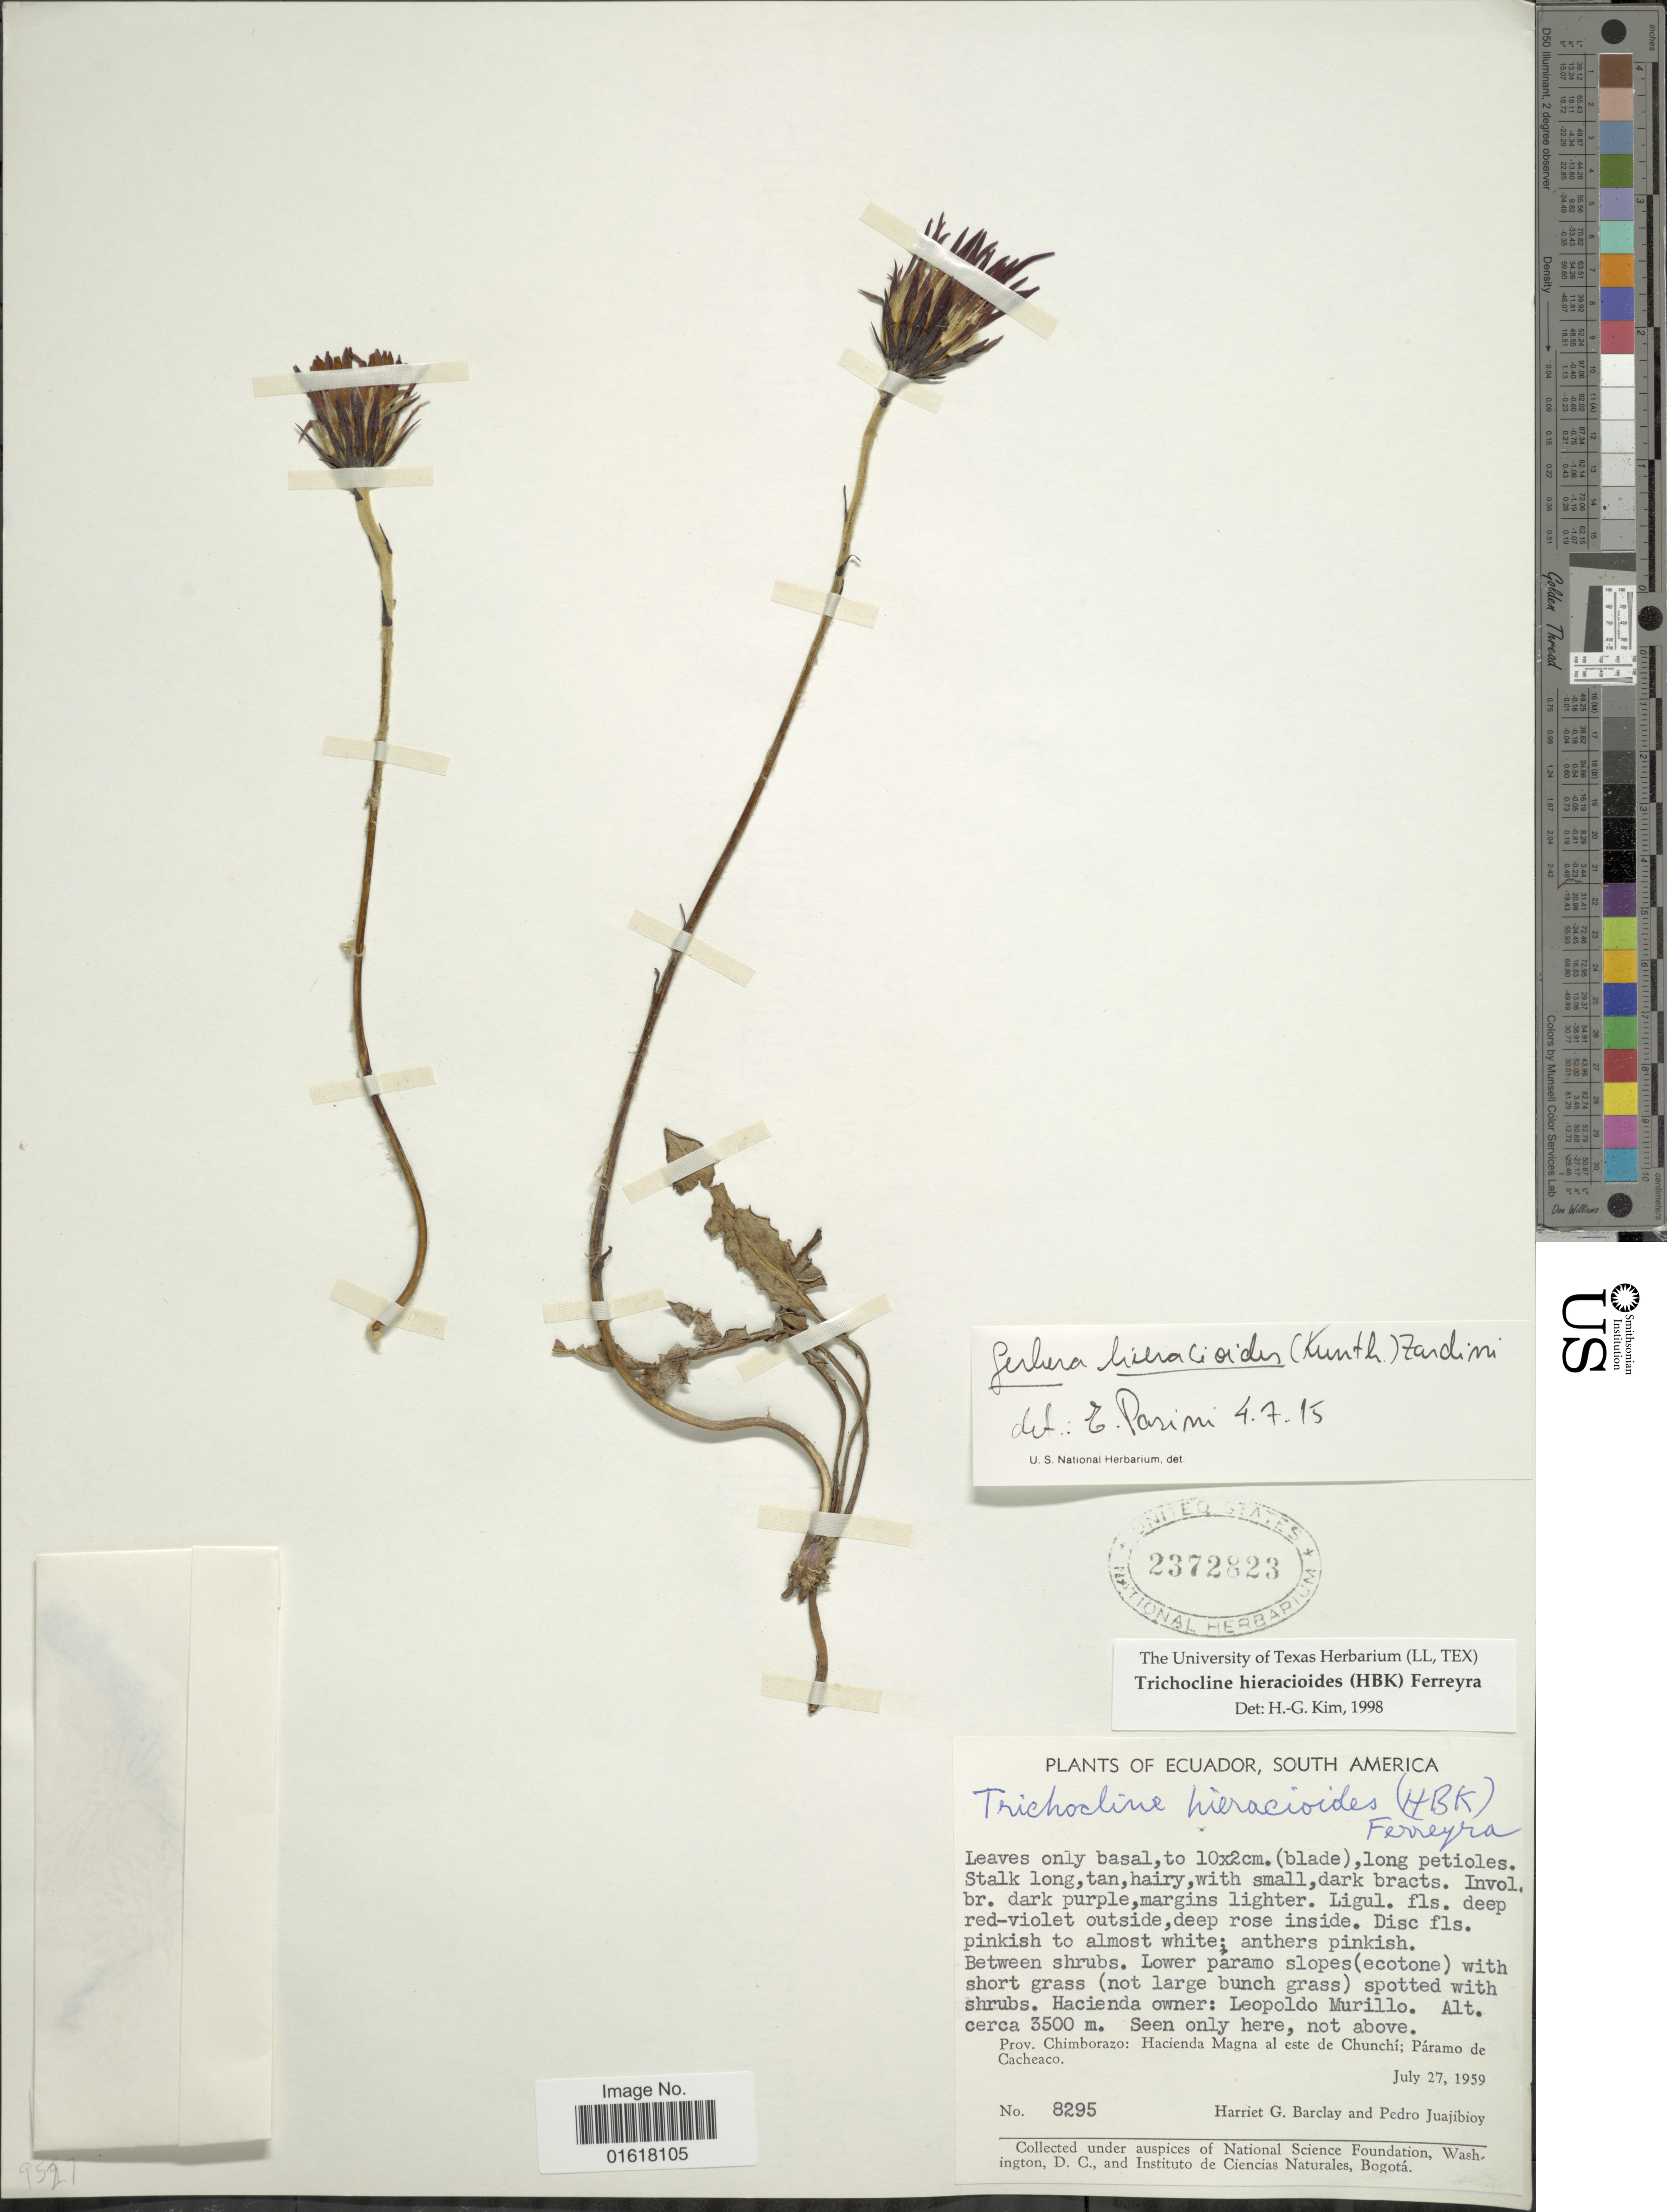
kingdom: Plantae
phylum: Tracheophyta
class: Magnoliopsida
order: Asterales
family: Asteraceae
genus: Trichocline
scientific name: Trichocline hieracioides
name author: (Kunth) Ferreyra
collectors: H. G. Barclay & P. Juajibioy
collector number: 8295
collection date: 1959-07-27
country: Ecuador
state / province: Chimborazo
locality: Hacienda Magna al este de Chunchí; Páramo de Cacheaco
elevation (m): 3500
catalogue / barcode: US 2372823